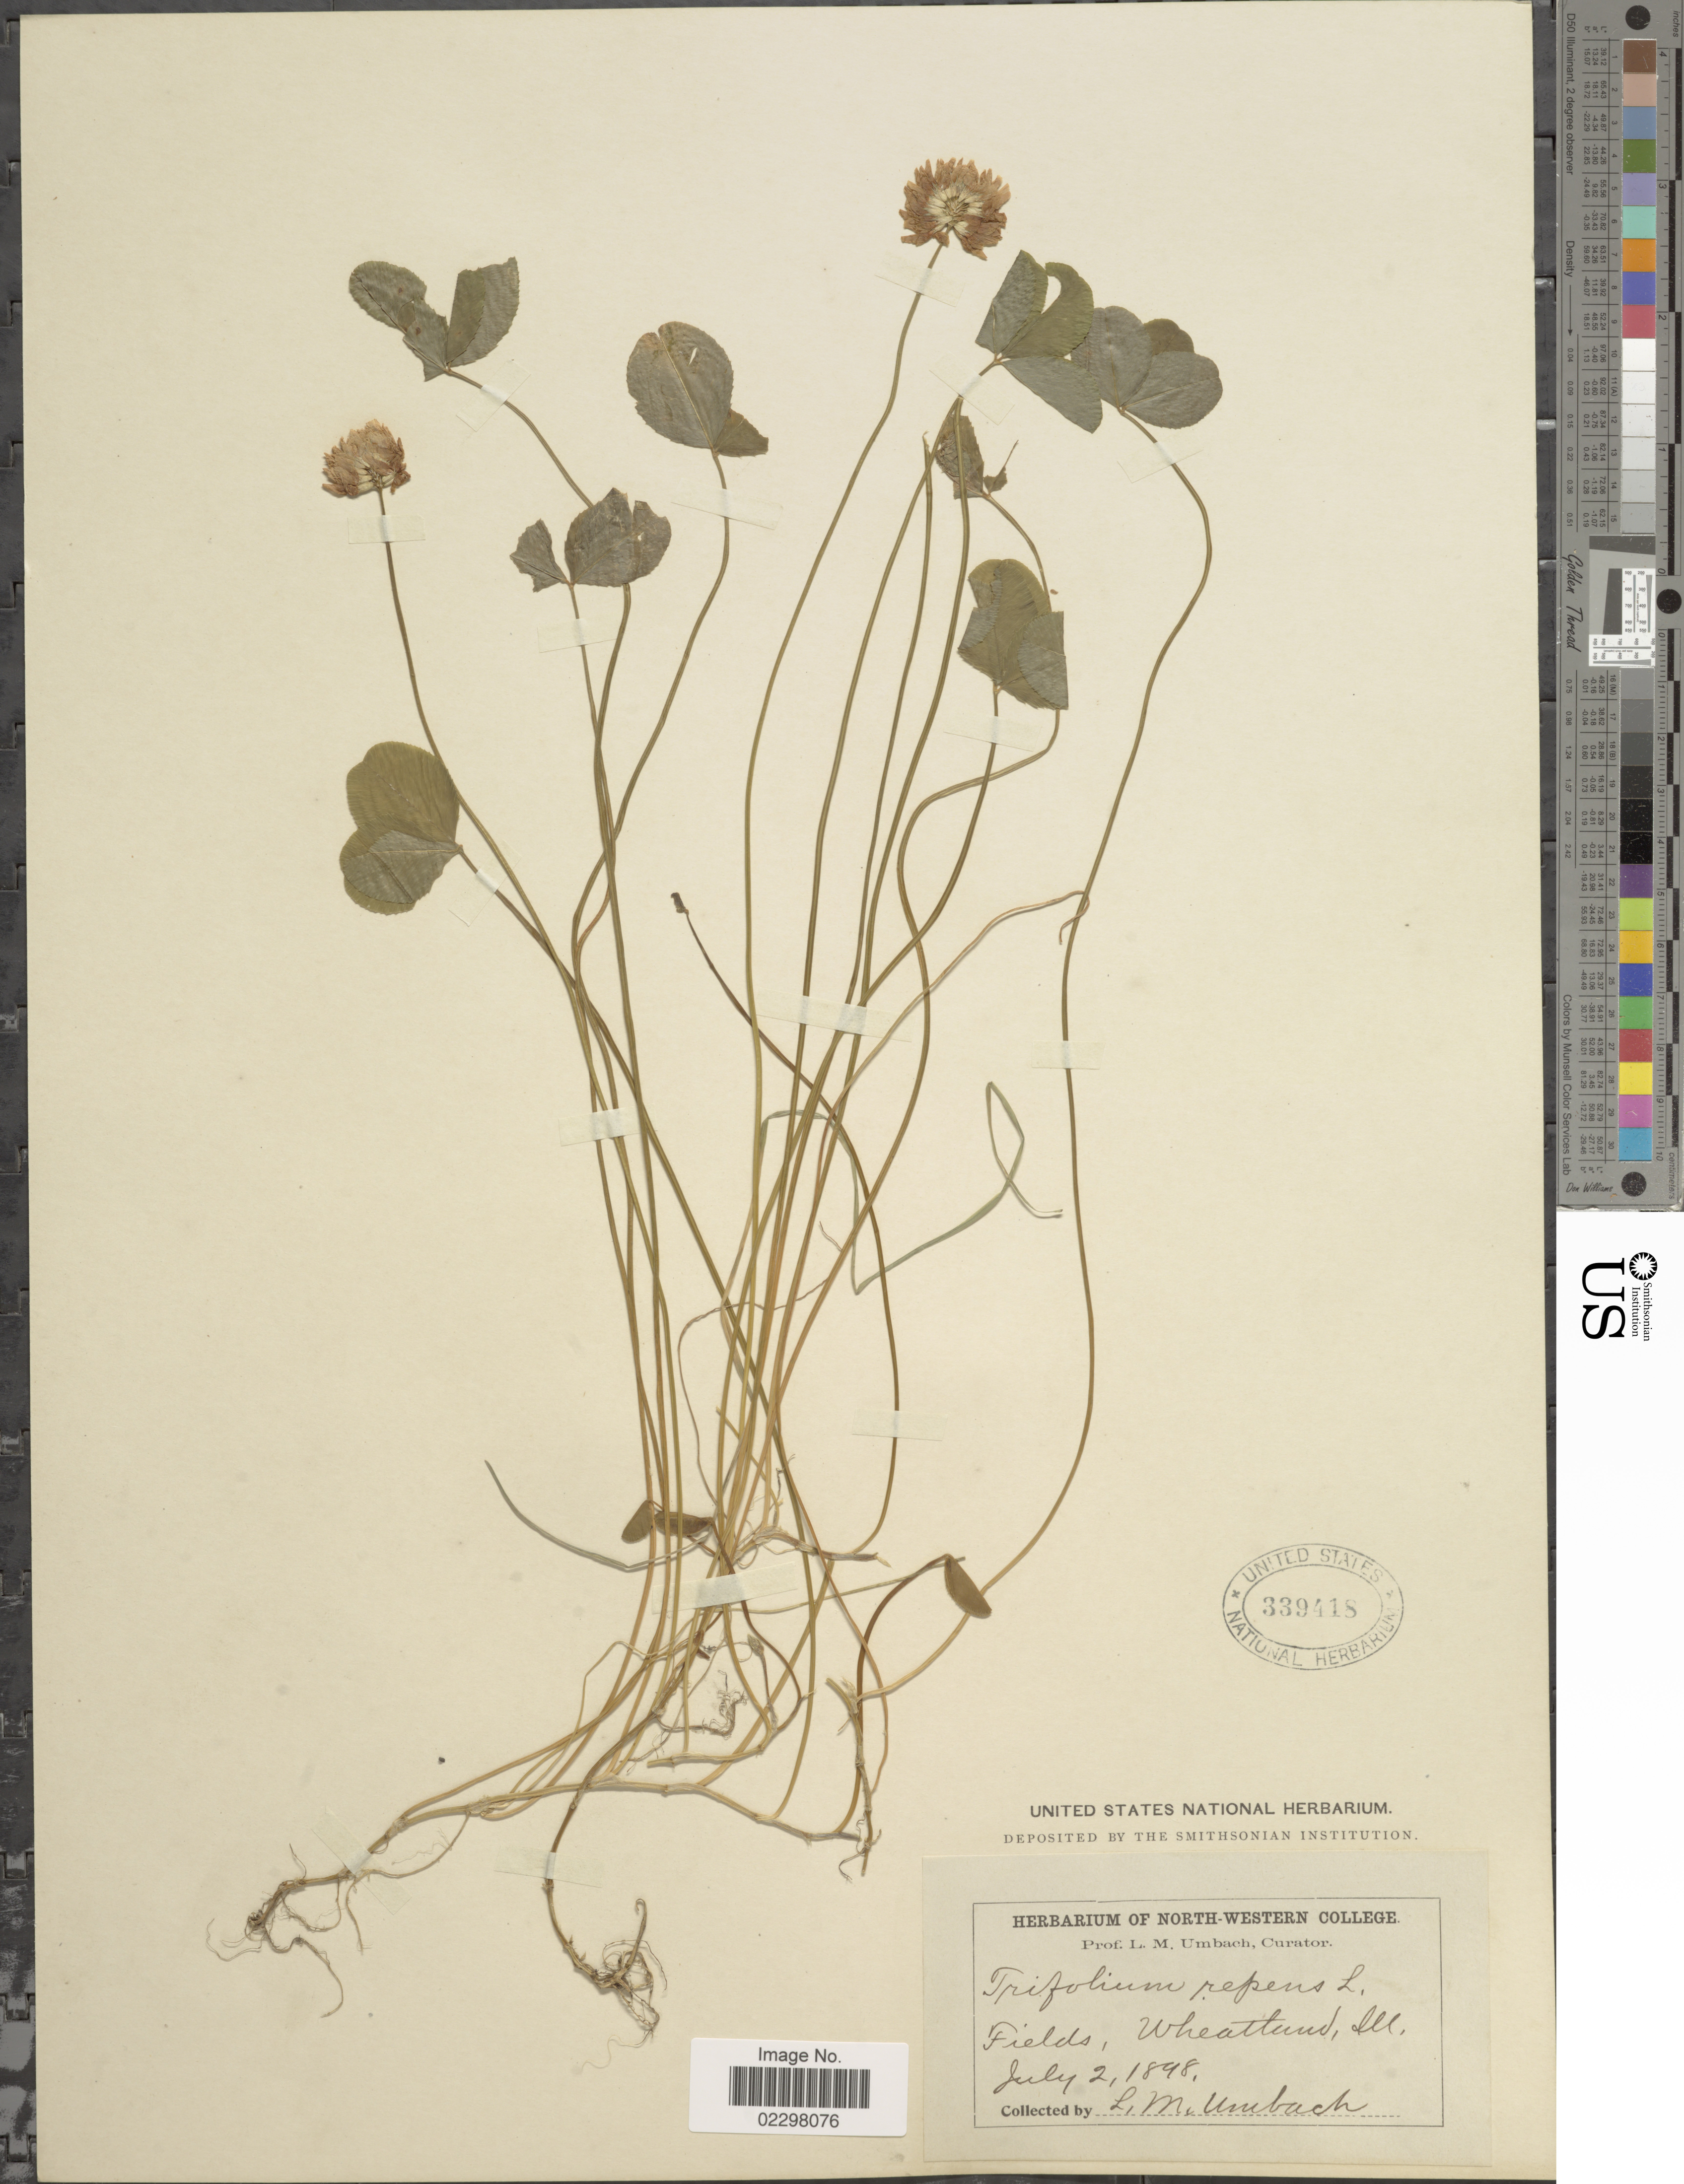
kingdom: Plantae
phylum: Tracheophyta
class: Magnoliopsida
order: Fabales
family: Fabaceae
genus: Trifolium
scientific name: Trifolium repens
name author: L.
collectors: L. M. Umbach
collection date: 1898-07-02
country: United States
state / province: Illinois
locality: Fields, Wheatland.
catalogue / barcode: US 339418